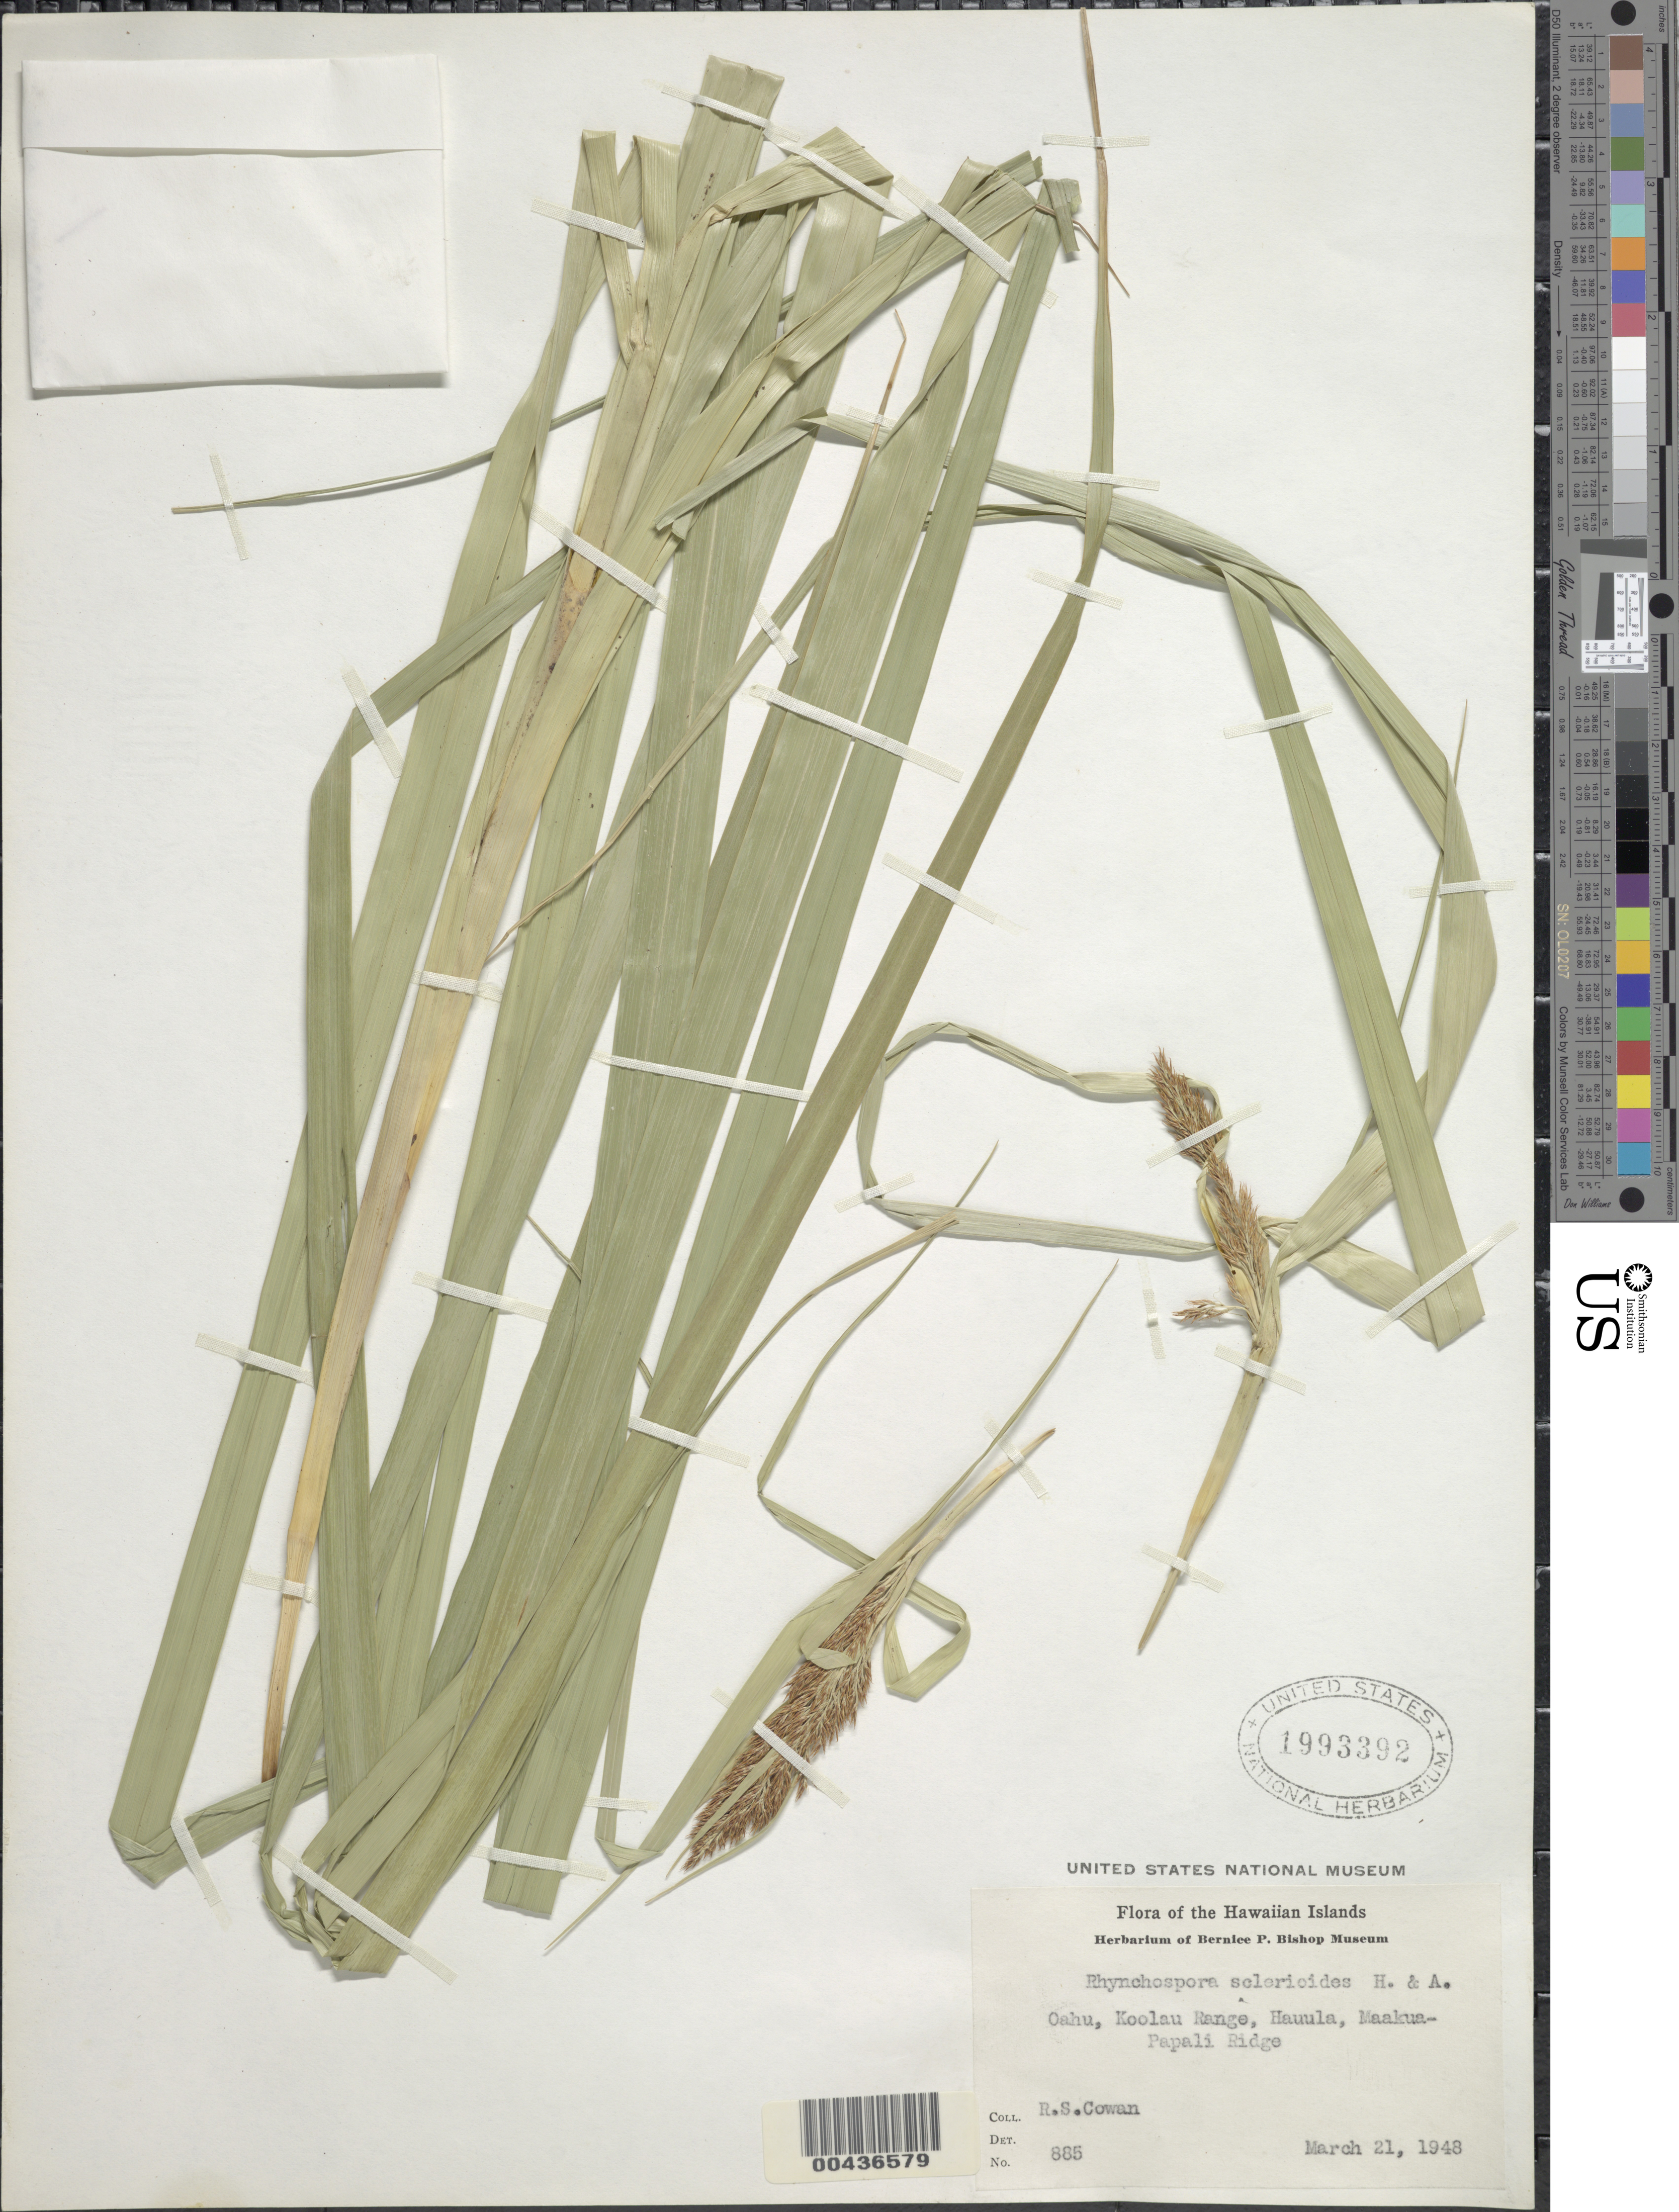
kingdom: Plantae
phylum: Tracheophyta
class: Liliopsida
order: Poales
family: Cyperaceae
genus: Rhynchospora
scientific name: Rhynchospora sclerioides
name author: Hook. & Arn.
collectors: R. S. Cowan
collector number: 885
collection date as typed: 21 Mar 1948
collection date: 1948-03-21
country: United States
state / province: Hawaii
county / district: Honolulu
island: Oahu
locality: Koolau Range, Hauula, Kaakua-Papali Ridge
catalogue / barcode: US 1993392